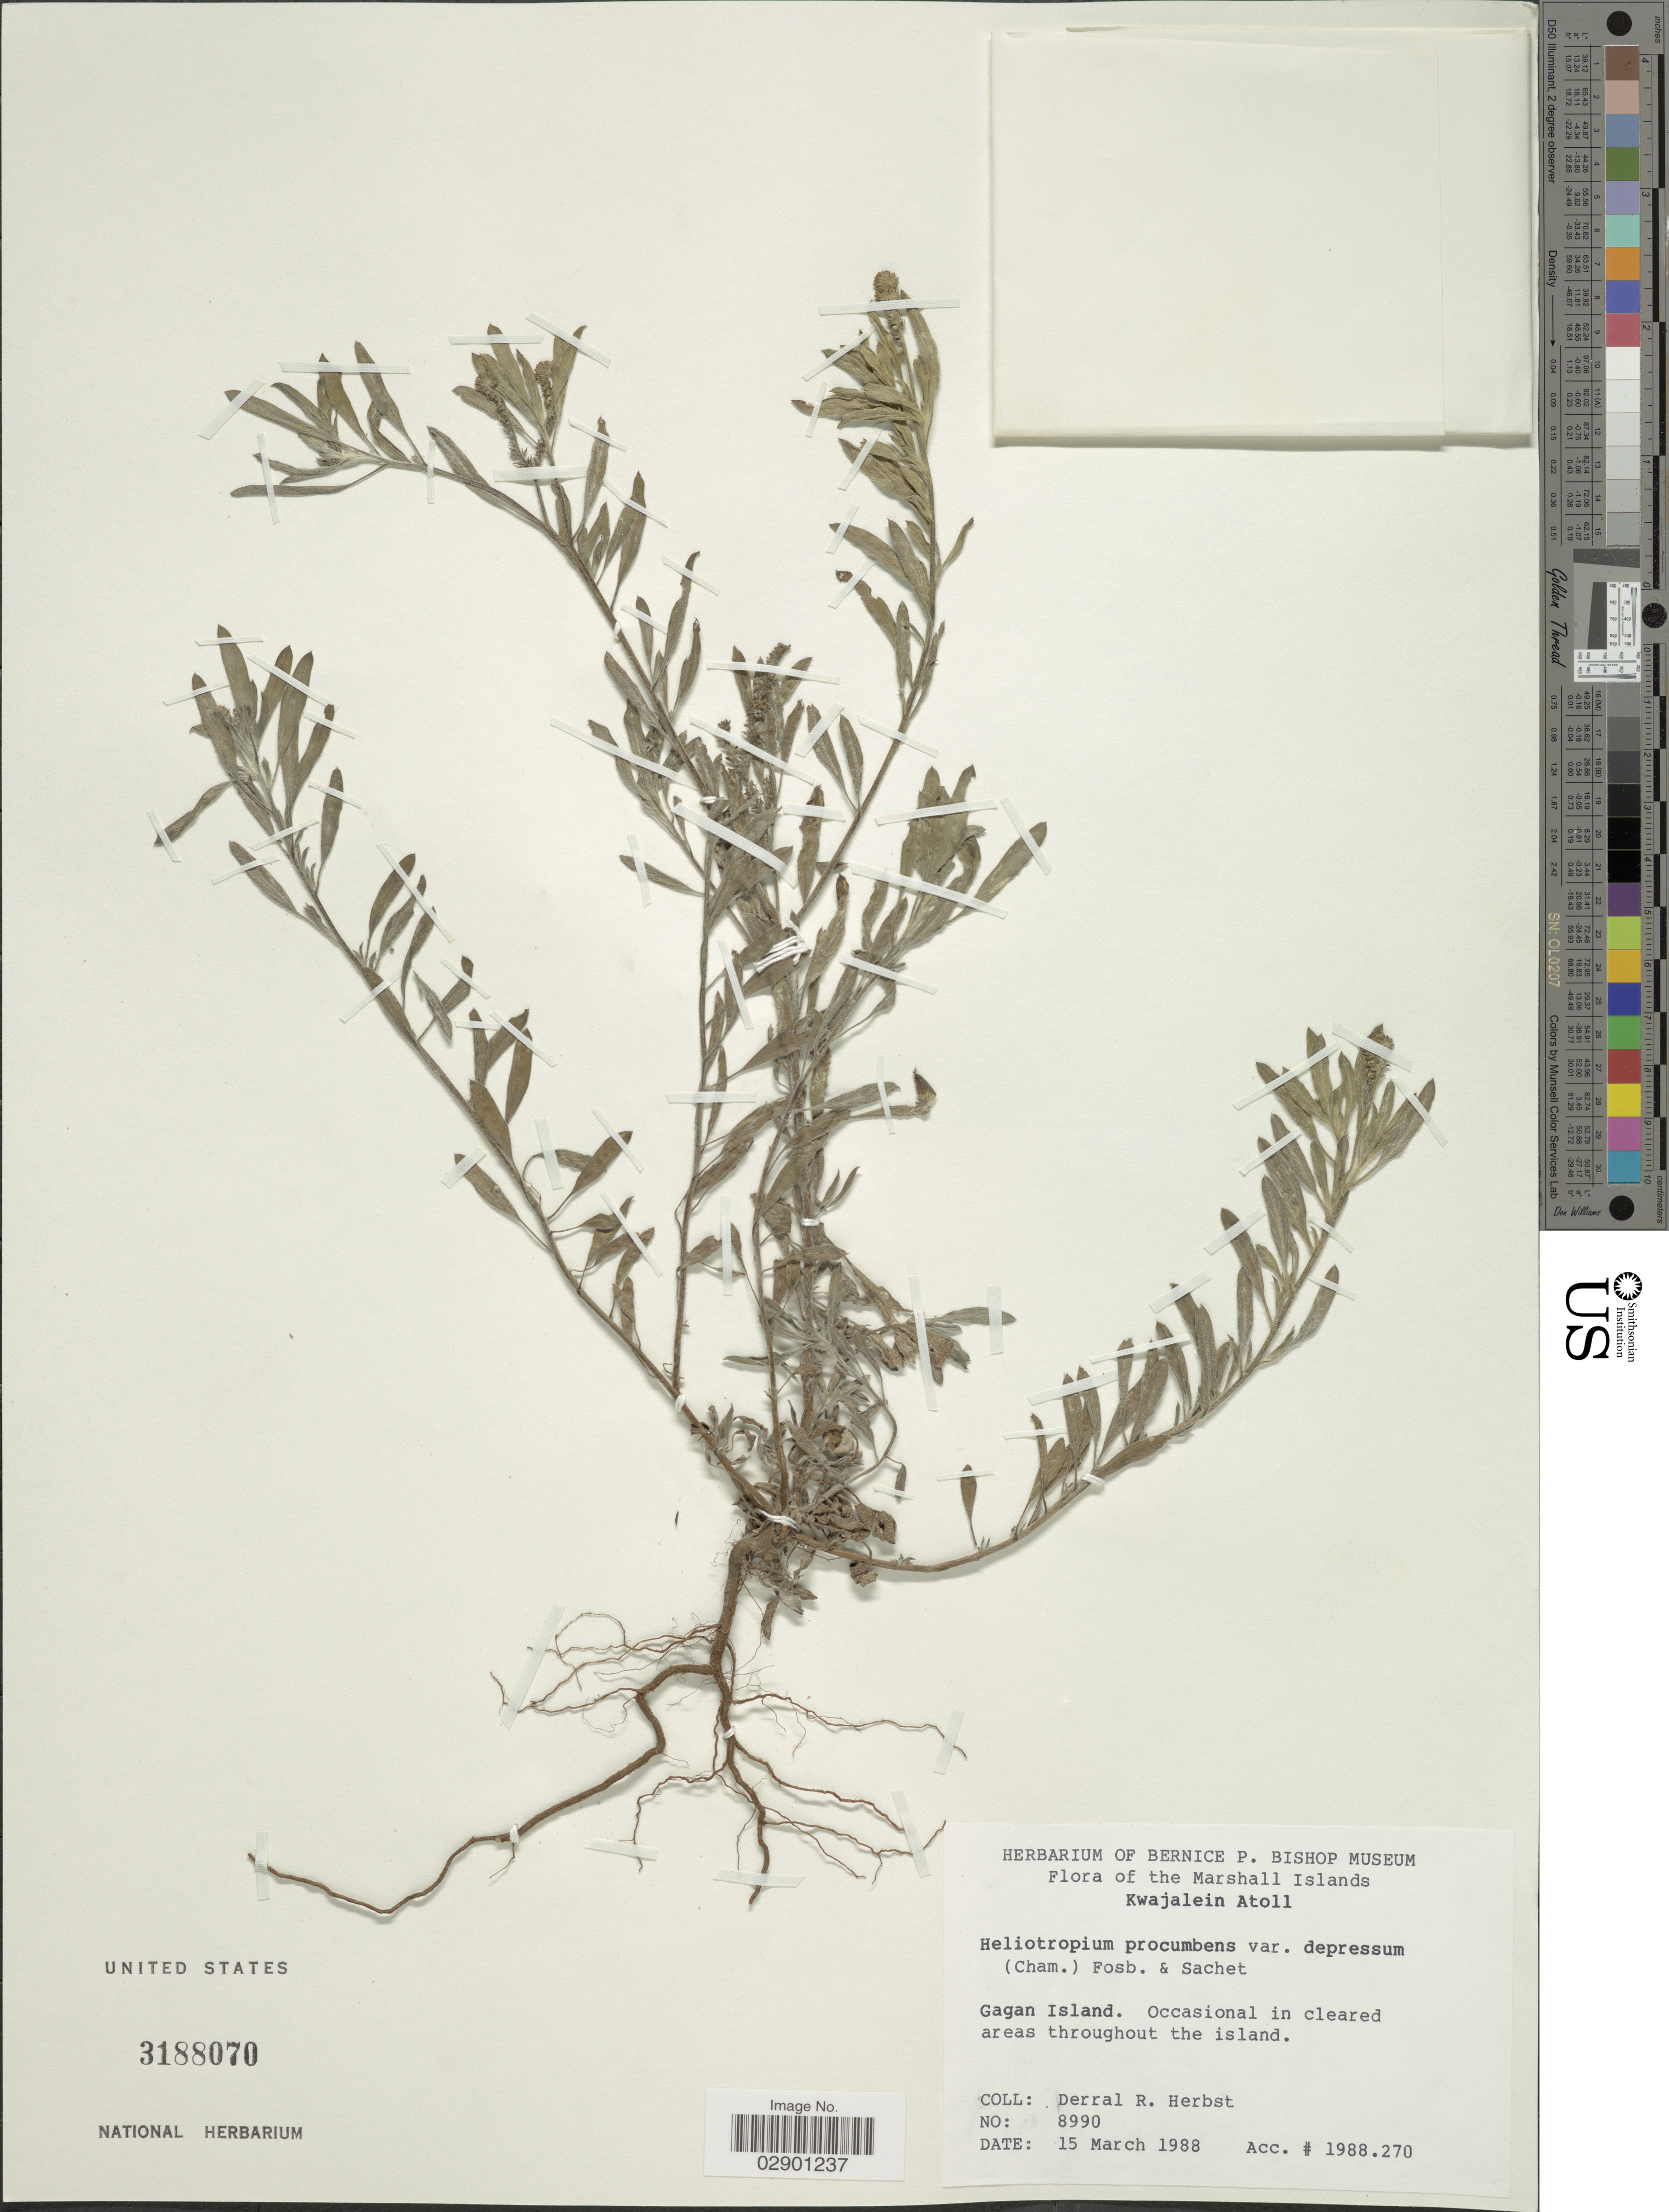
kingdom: Plantae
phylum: Tracheophyta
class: Magnoliopsida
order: Boraginales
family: Heliotropiaceae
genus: Heliotropium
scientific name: Heliotropium procumbens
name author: Mill.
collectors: D. R. Herbst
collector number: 8990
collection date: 1988-03-15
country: Marshall Islands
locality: Kwajalein Atoll. Gagan Island. Occasional in cleared areas throughout the island.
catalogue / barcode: US 3188070